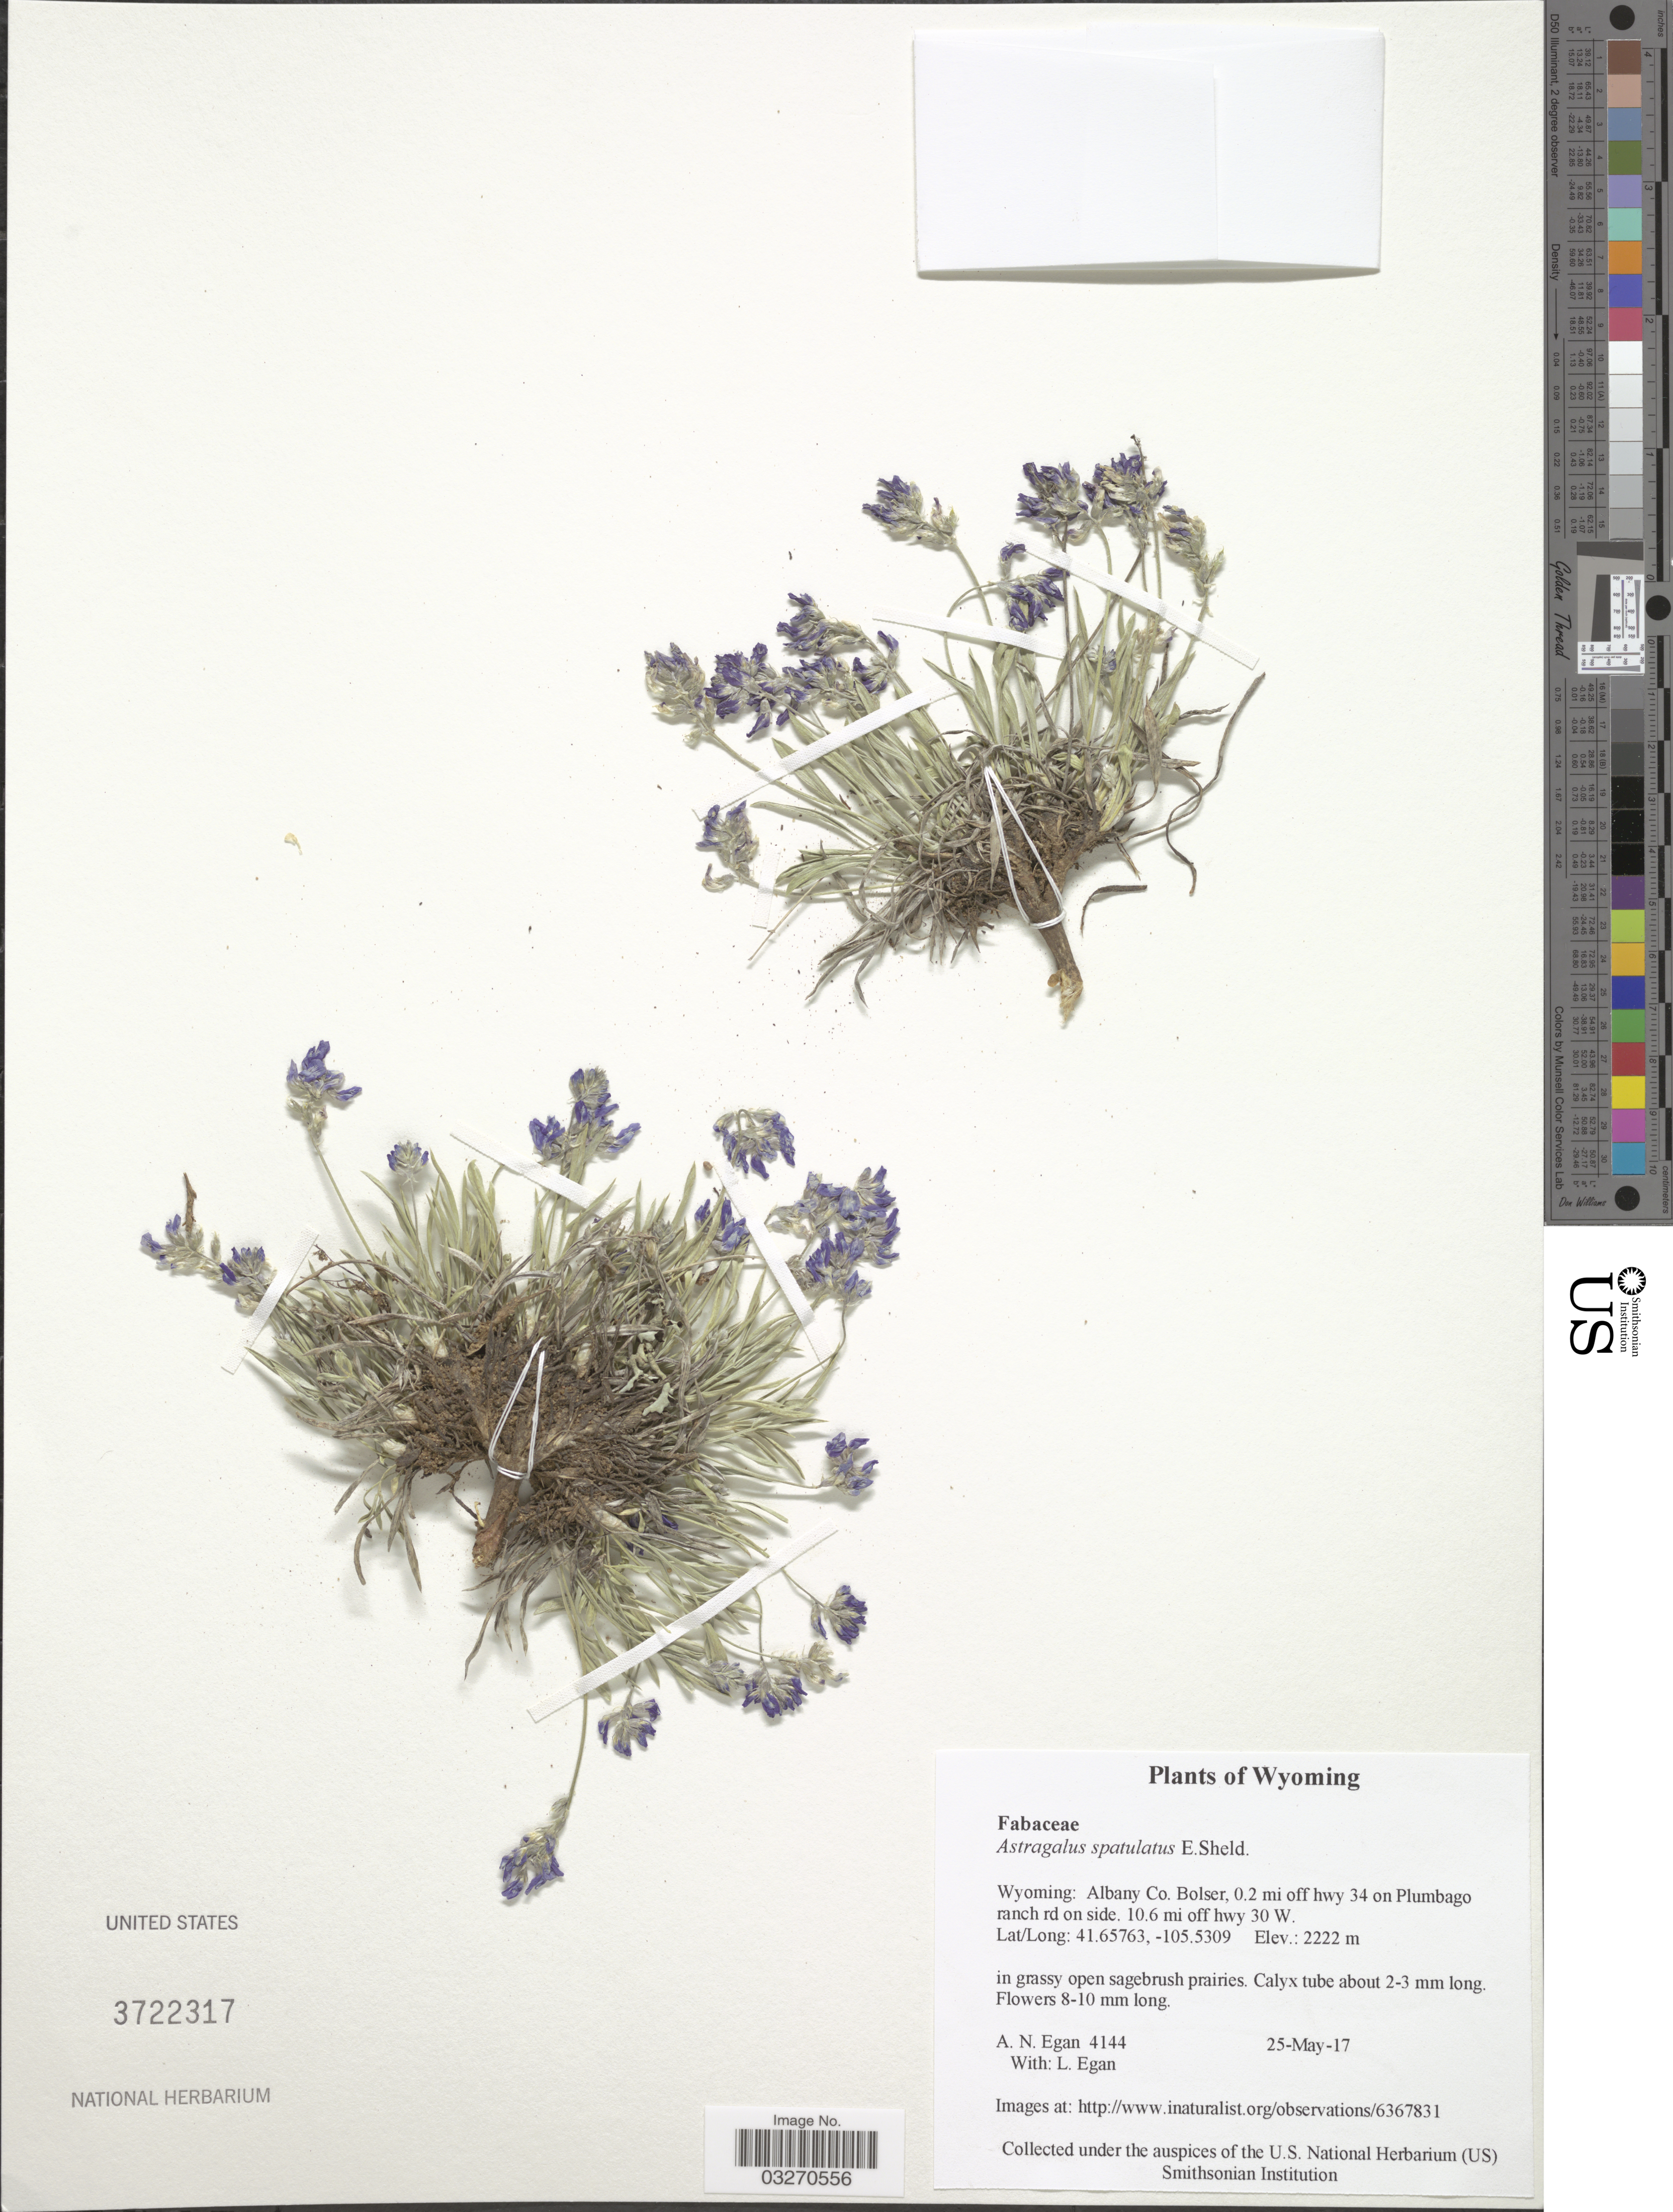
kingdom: Plantae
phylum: Tracheophyta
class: Magnoliopsida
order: Fabales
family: Fabaceae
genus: Astragalus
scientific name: Astragalus spatulatus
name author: E. Sheld.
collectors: A. N. Egan & L. Egan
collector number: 4144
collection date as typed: Transcribed d/m/y: 25/5/17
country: United States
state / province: Wyoming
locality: Albany Co. Bolser, 0.2 mi off hwy 34 on Plumbago ranch rd on side. 10.6 mi off hwy 30 W.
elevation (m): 2222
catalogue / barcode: US 3722317